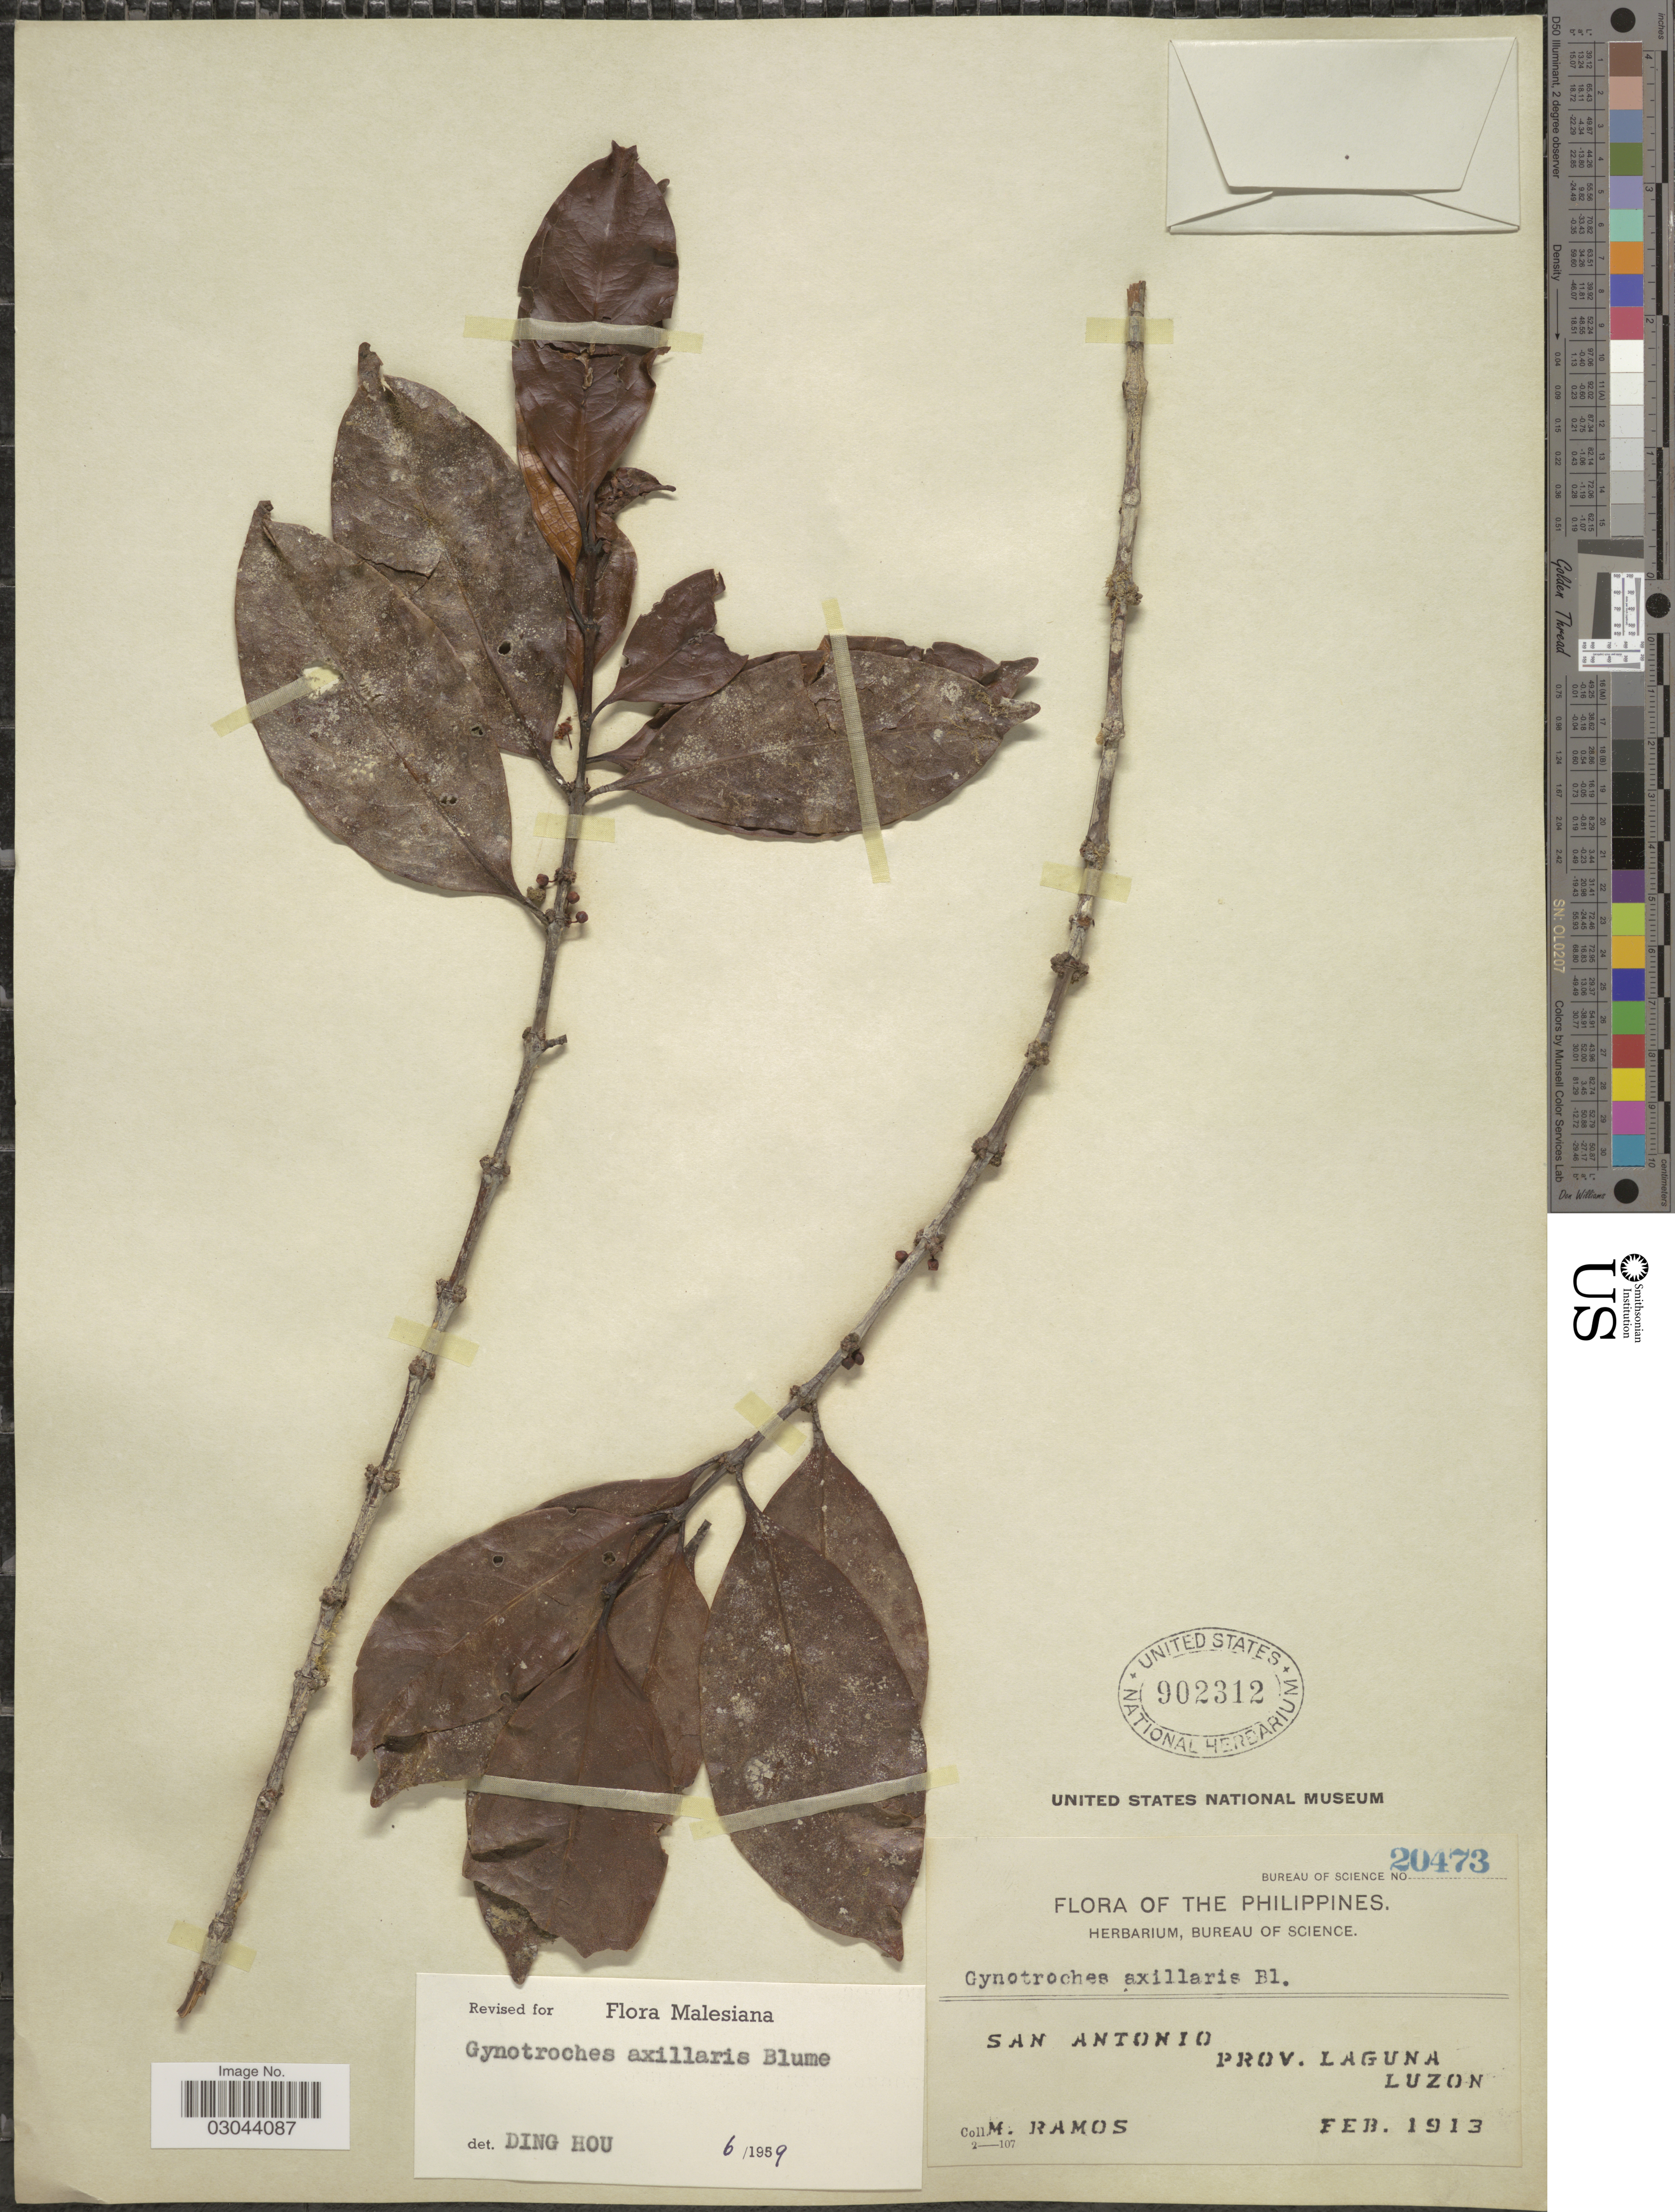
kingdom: Plantae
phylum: Tracheophyta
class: Magnoliopsida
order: Malpighiales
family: Rhizophoraceae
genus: Gynotroches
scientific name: Gynotroches axillaris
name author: Blume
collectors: M. Ramos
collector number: Bureau of Science 20473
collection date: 1913-02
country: Philippines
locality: San Antonio. Prov. Laguna. Luzon.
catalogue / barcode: US 902312